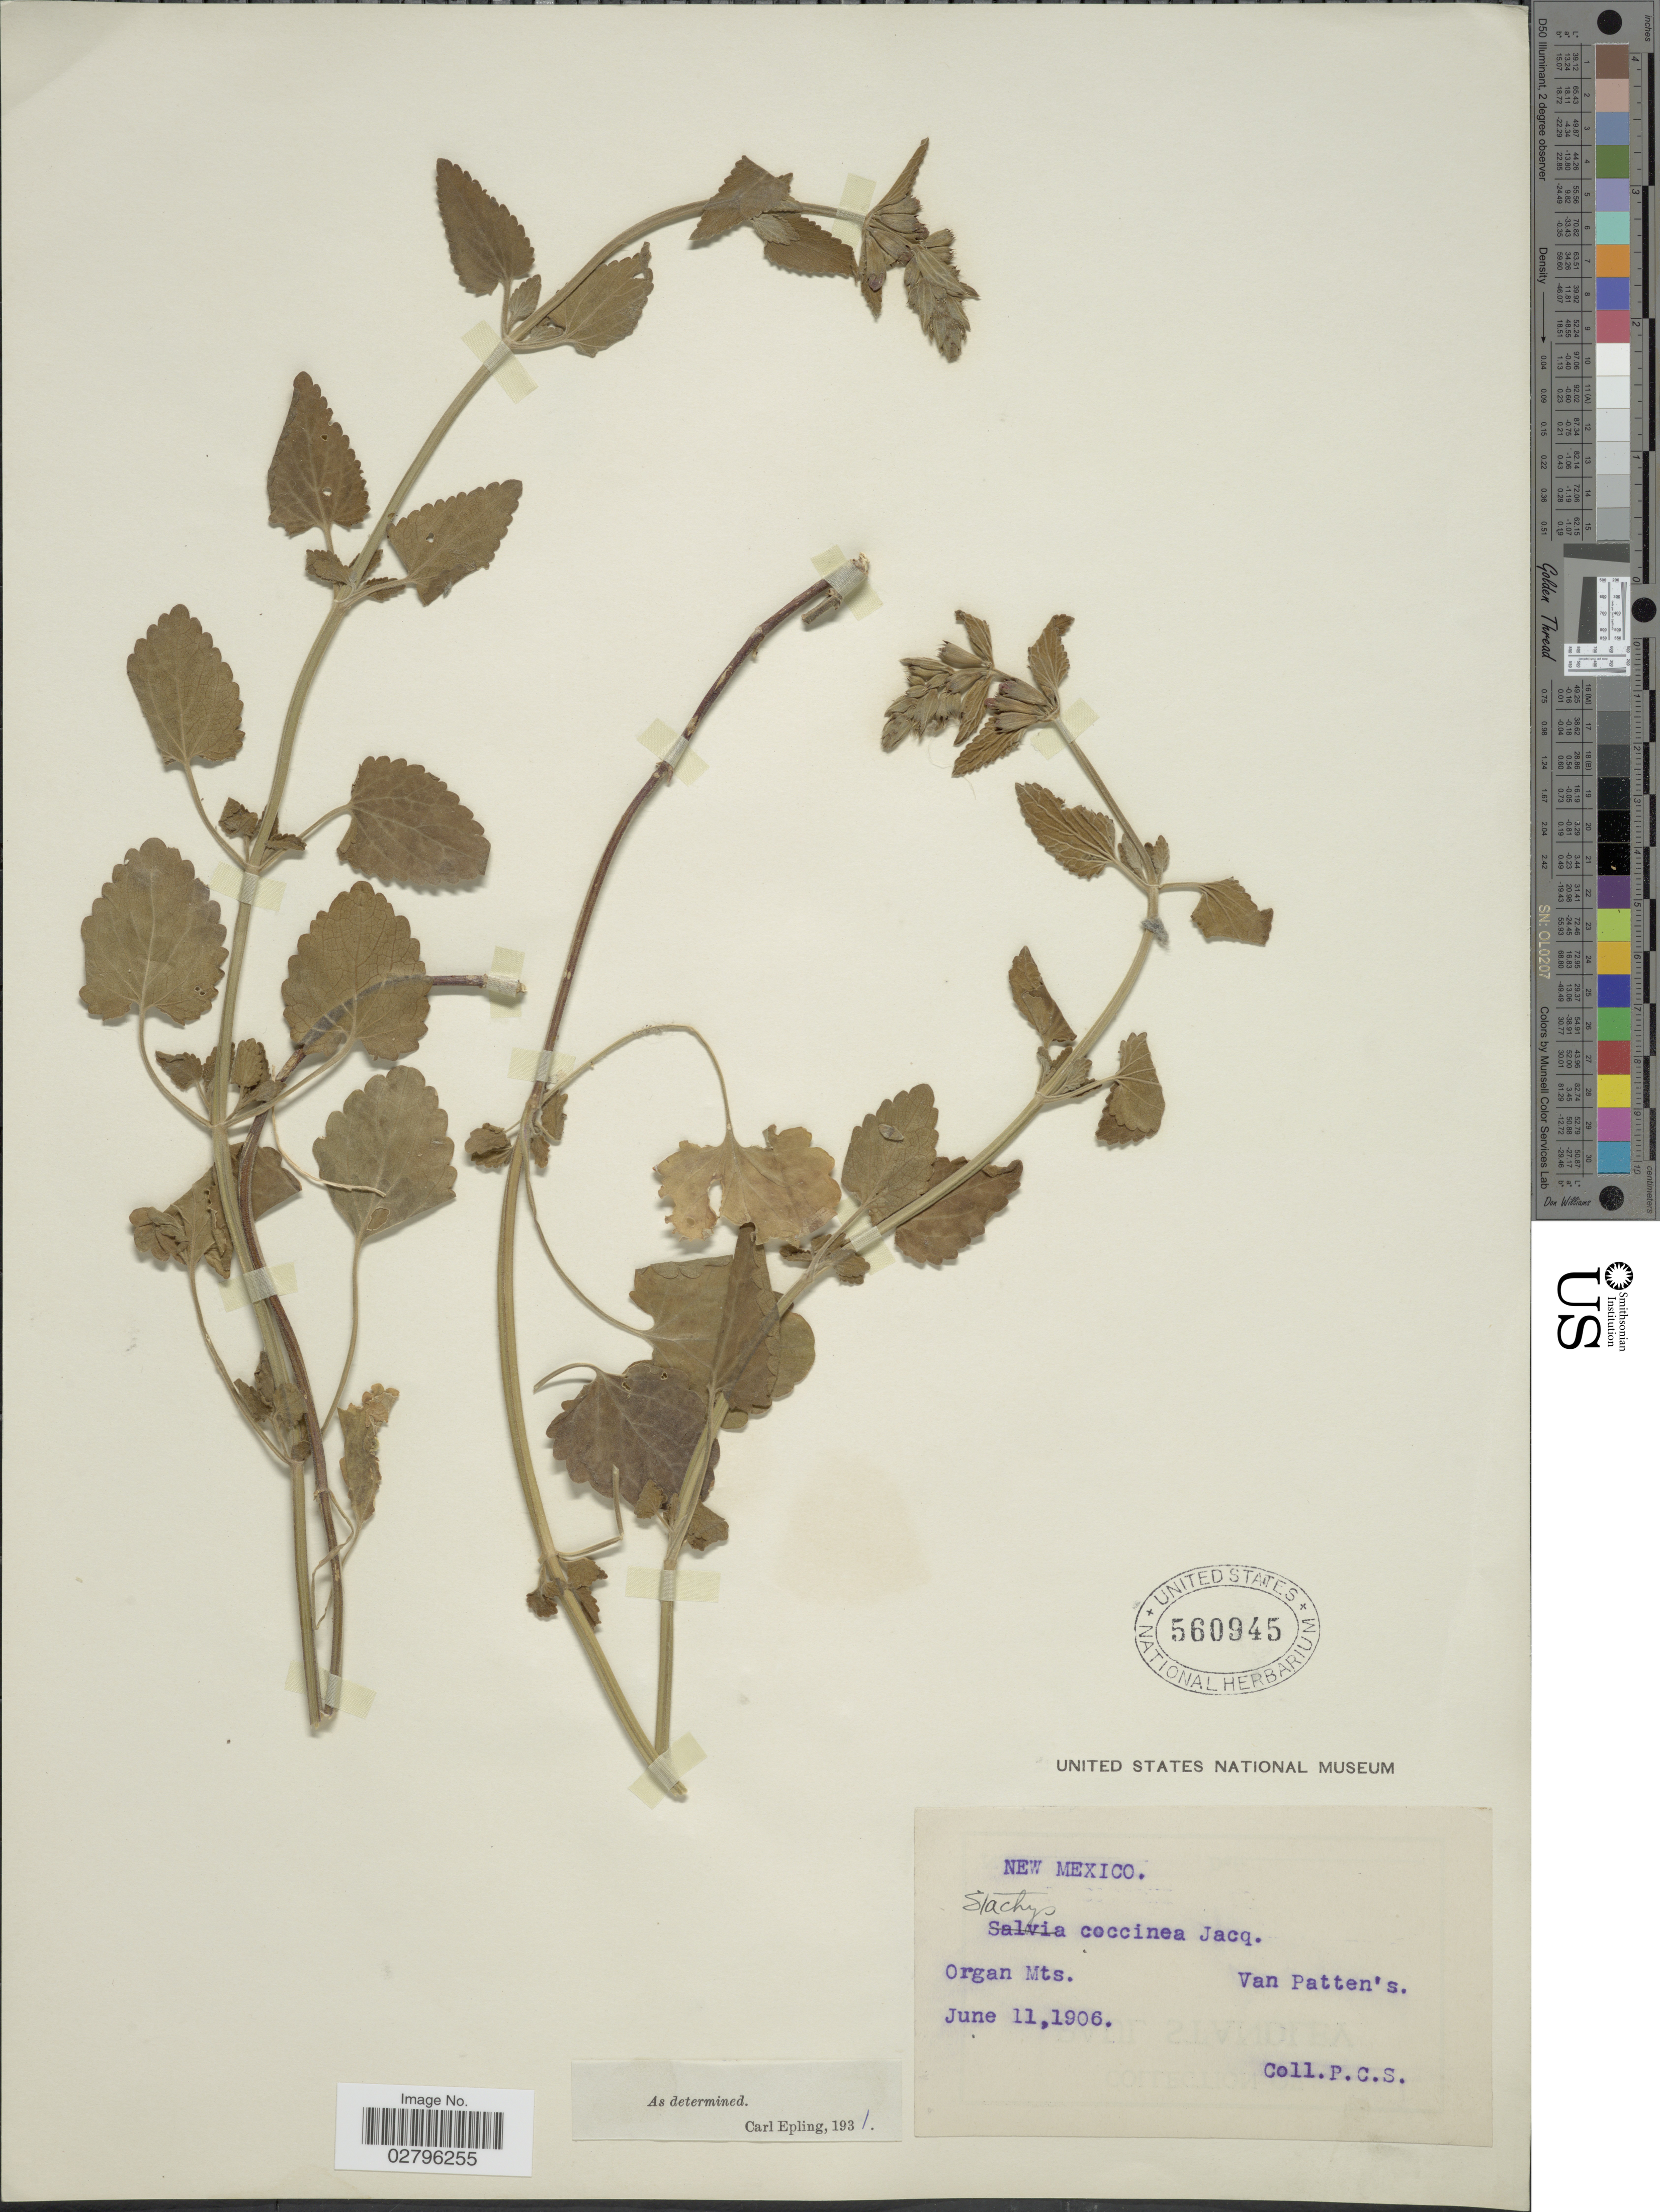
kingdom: Plantae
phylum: Tracheophyta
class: Magnoliopsida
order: Lamiales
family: Lamiaceae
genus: Stachys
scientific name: Stachys coccinea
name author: Ortega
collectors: P. C. S.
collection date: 1906-06-11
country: United States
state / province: New Mexico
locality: Organ Mts. Van Patten's.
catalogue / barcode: US 560945